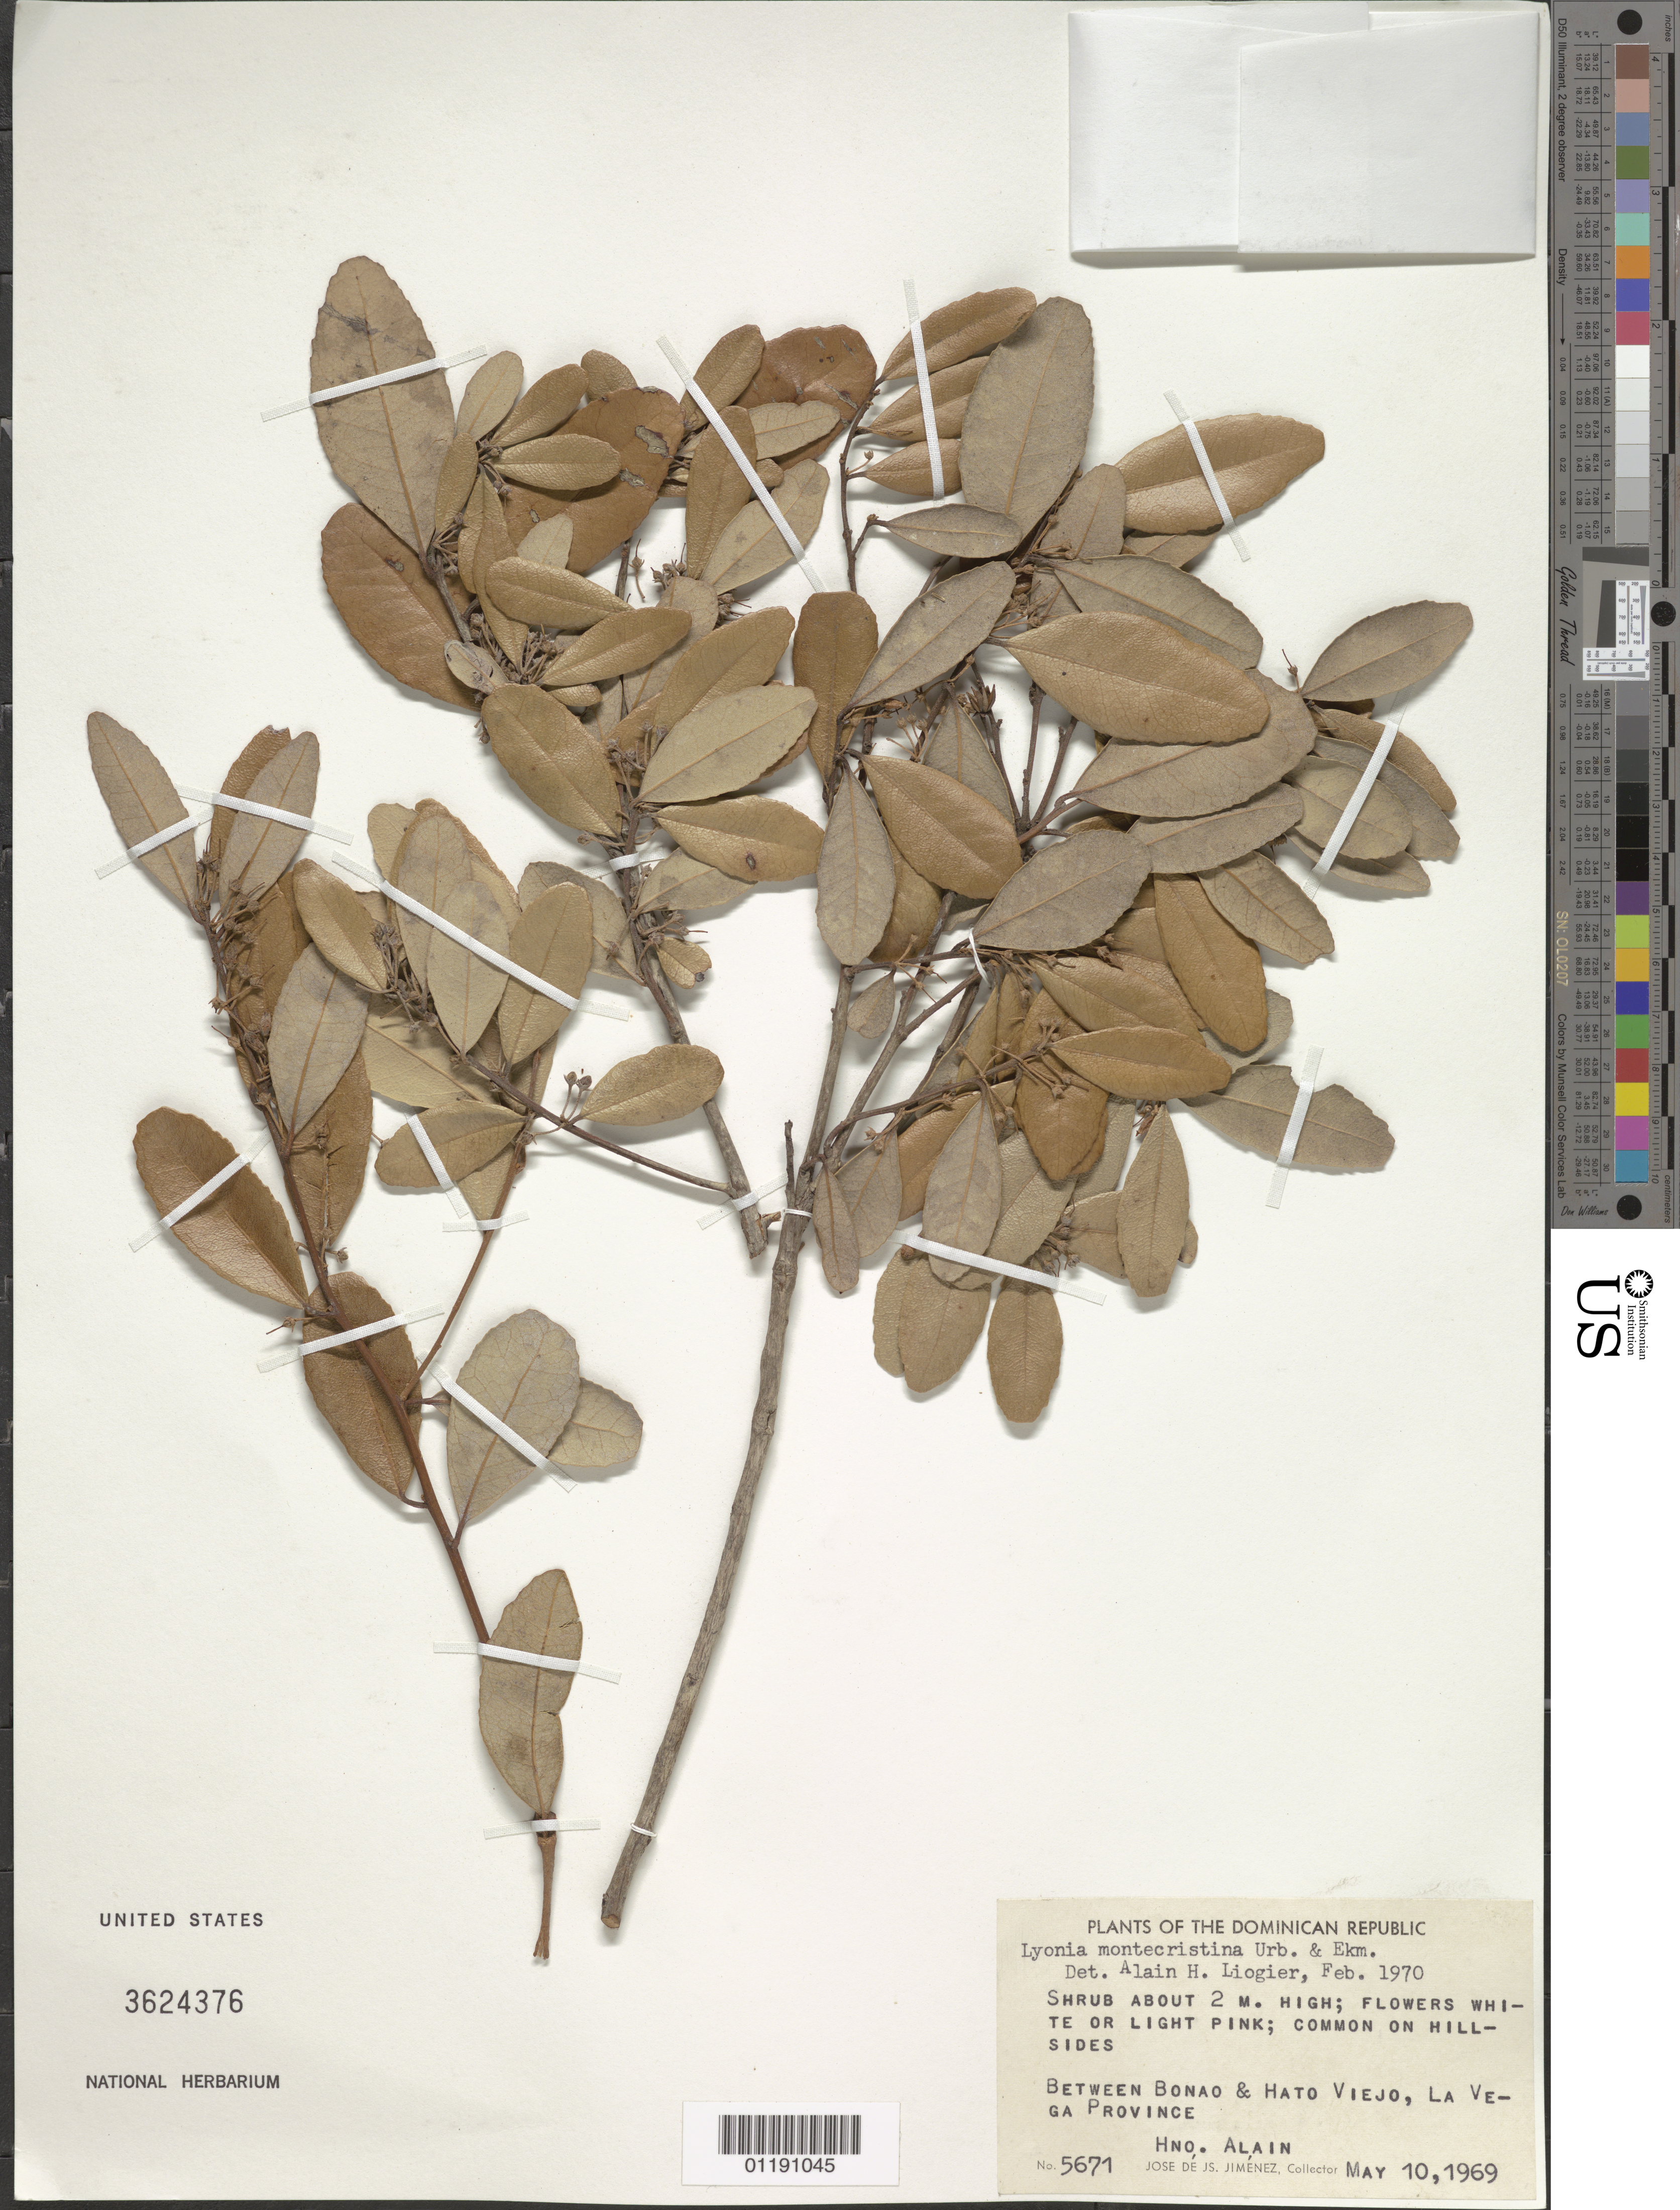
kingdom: Plantae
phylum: Tracheophyta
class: Magnoliopsida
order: Ericales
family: Ericaceae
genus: Lyonia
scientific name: Lyonia montecristina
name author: Urb. & Ekman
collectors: A. H. Liogier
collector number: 5671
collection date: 1969-05-10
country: Dominican Republic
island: Hispaniola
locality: Bonao & Hato Viejo, La Venga Province.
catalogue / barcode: US 3624376